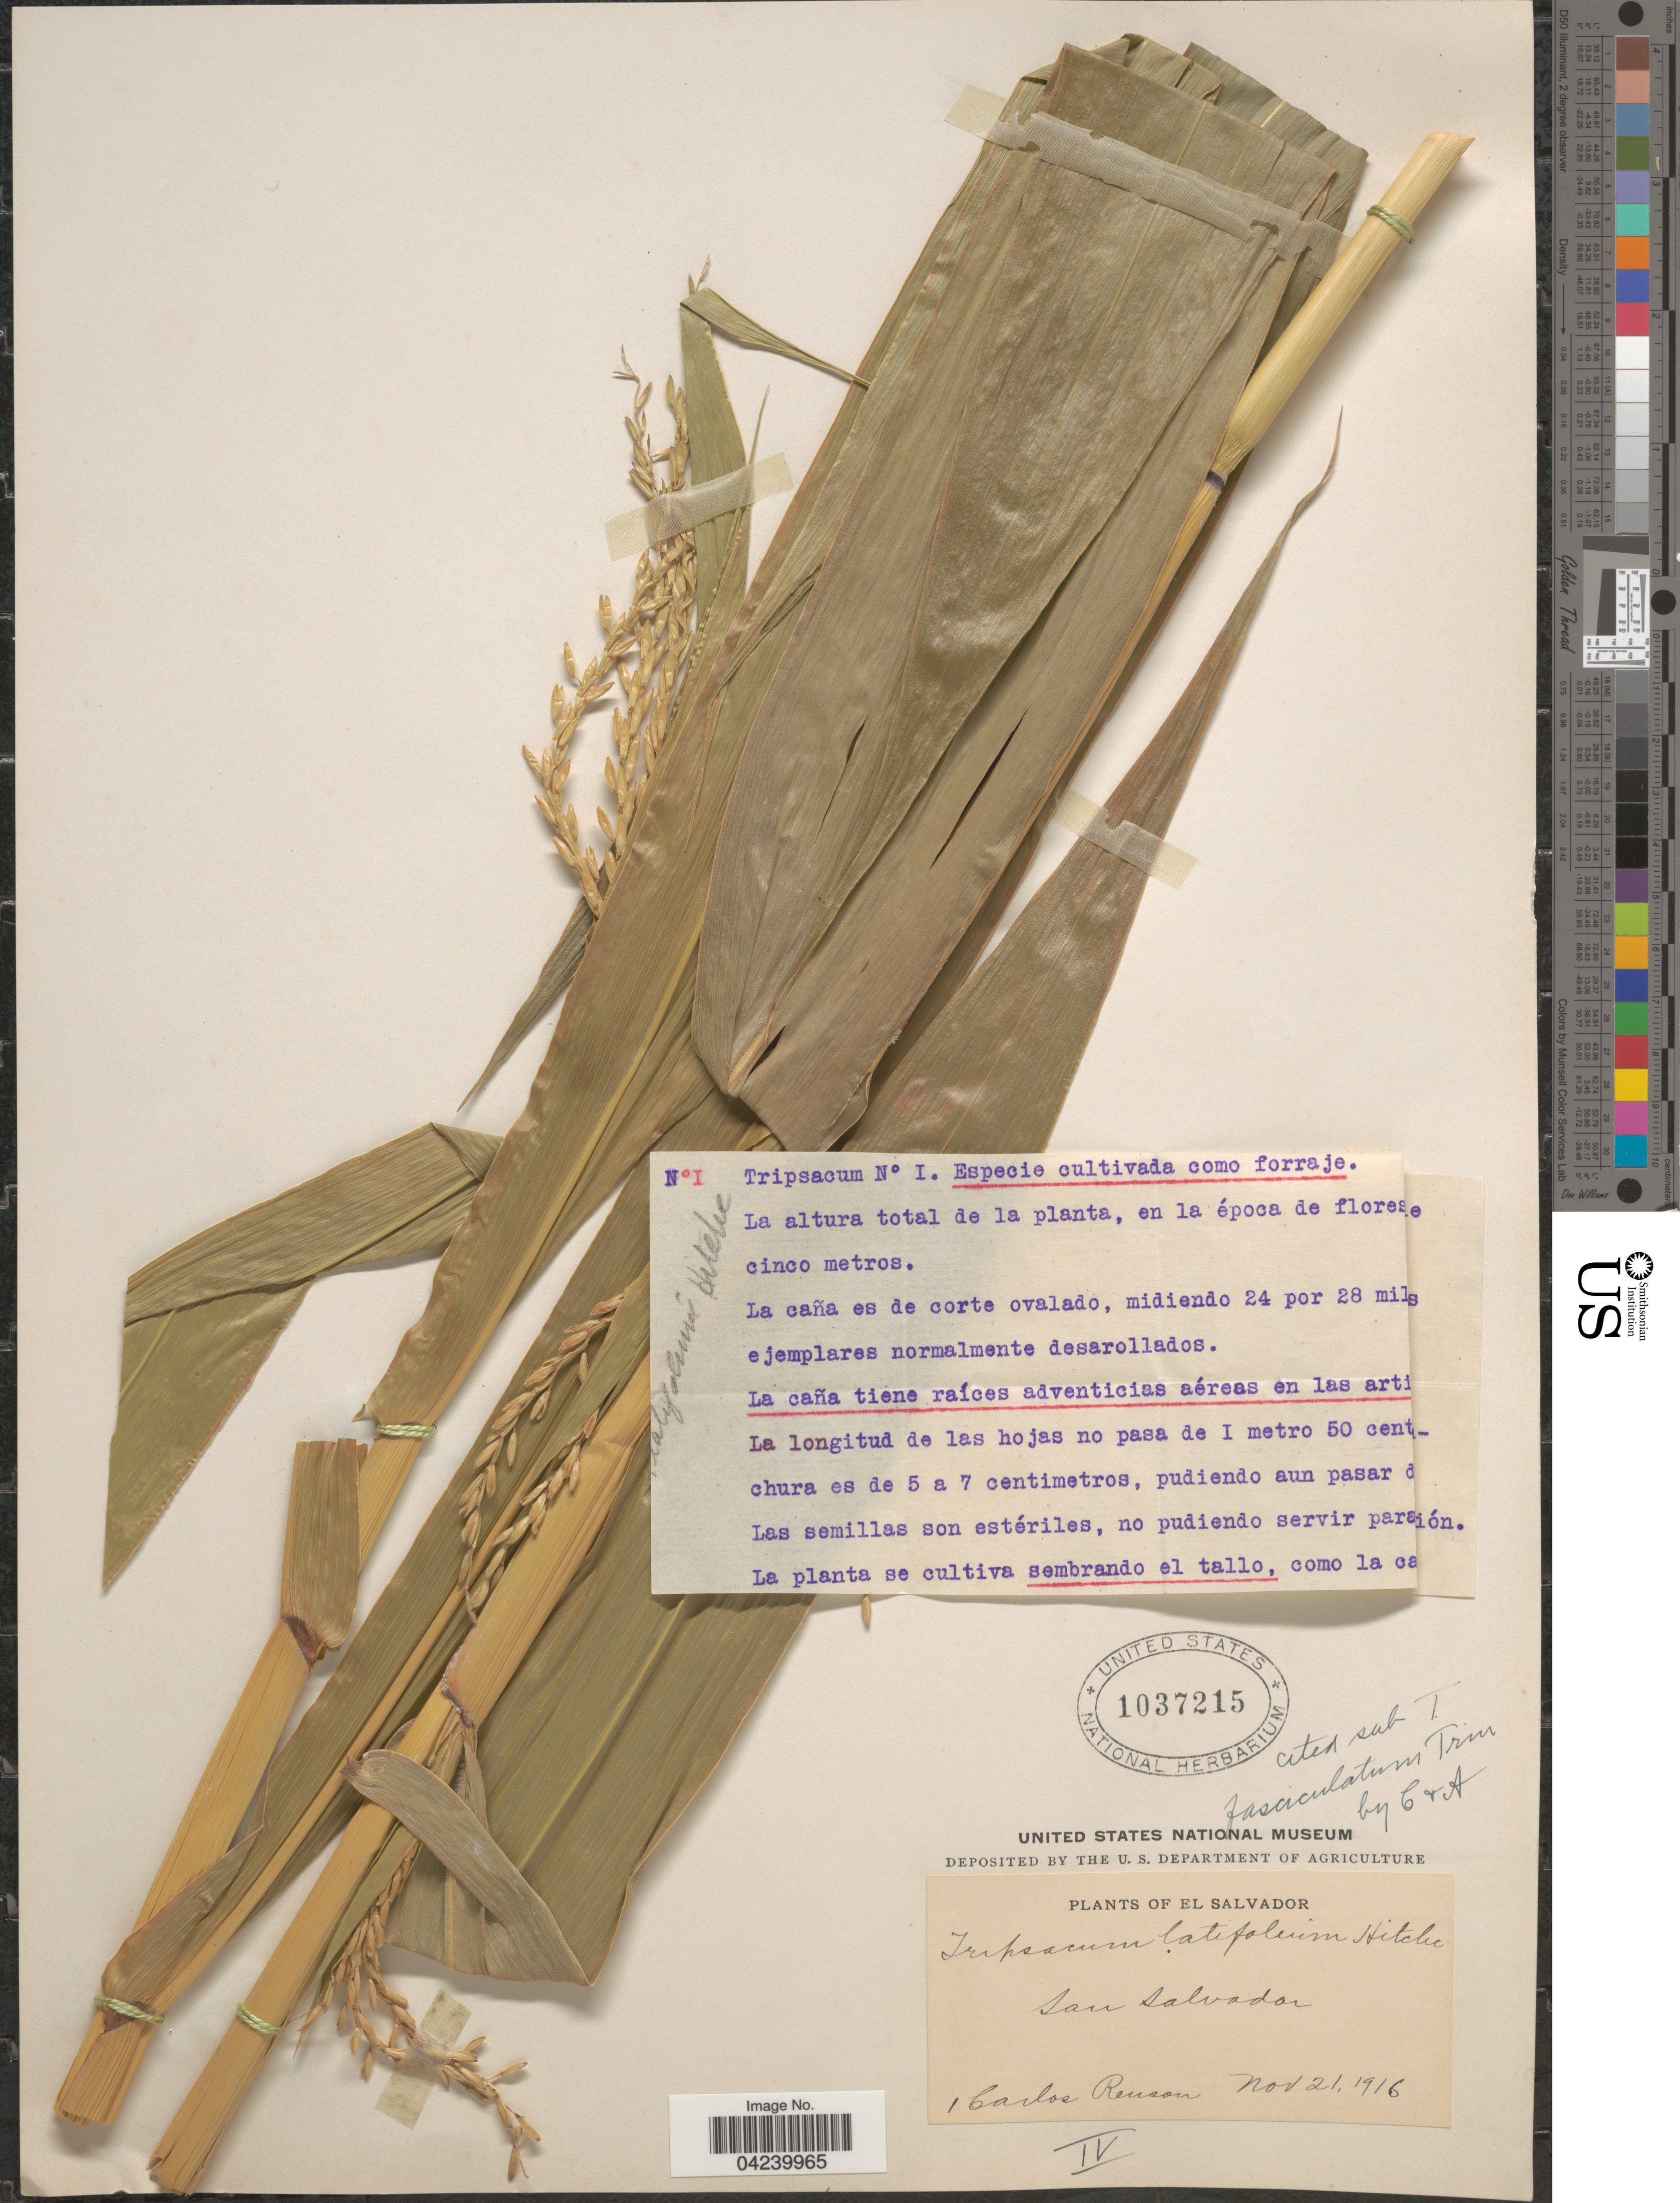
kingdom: Plantae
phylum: Tracheophyta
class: Liliopsida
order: Poales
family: Poaceae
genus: Tripsacum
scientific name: Tripsacum laxum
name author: Nash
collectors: C. Renson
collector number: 1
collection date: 1916-11-21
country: El Salvador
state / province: San Salvador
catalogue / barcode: US 1037215